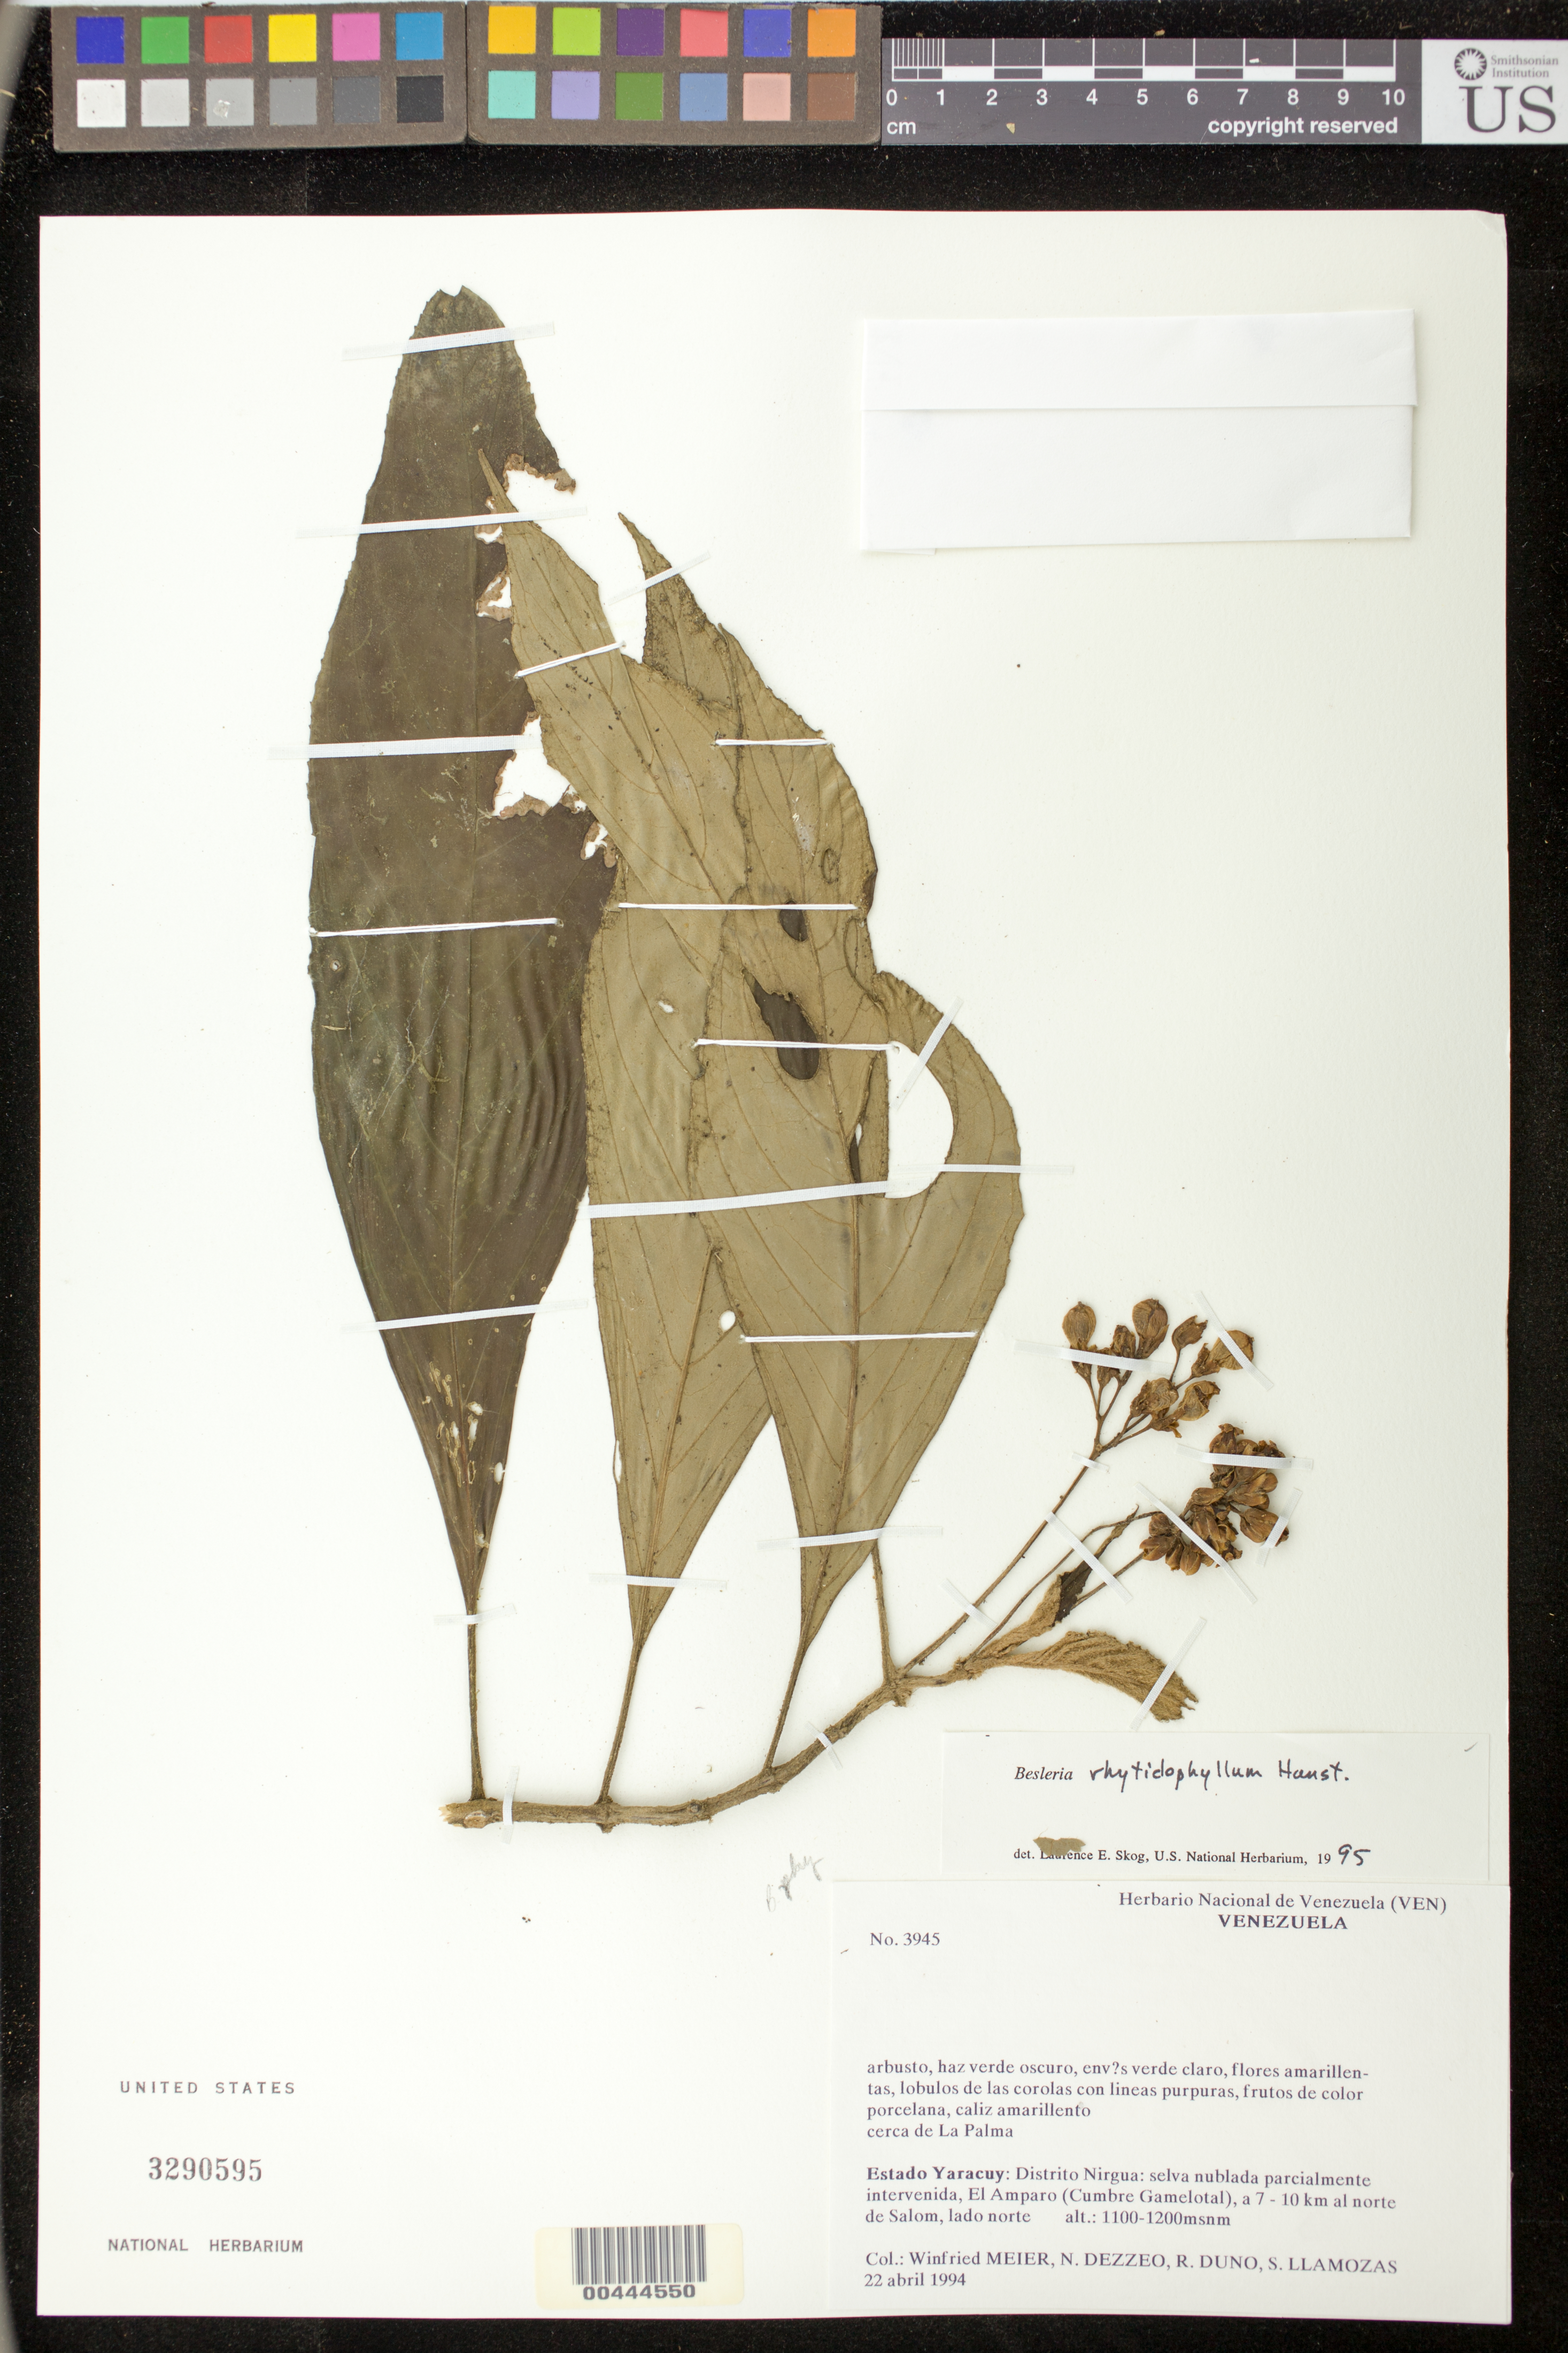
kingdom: Plantae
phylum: Tracheophyta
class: Magnoliopsida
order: Lamiales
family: Gesneriaceae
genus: Besleria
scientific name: Besleria rhytidophyllum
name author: Hanst.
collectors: W. Meier, N. Dezzeo, R. Duno de Stefano & S. Llamozas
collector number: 3945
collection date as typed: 22 Apr 1994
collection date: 1994-04-22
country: Venezuela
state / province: Yaracuy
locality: Nirgua, El Amparo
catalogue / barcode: US 3290595